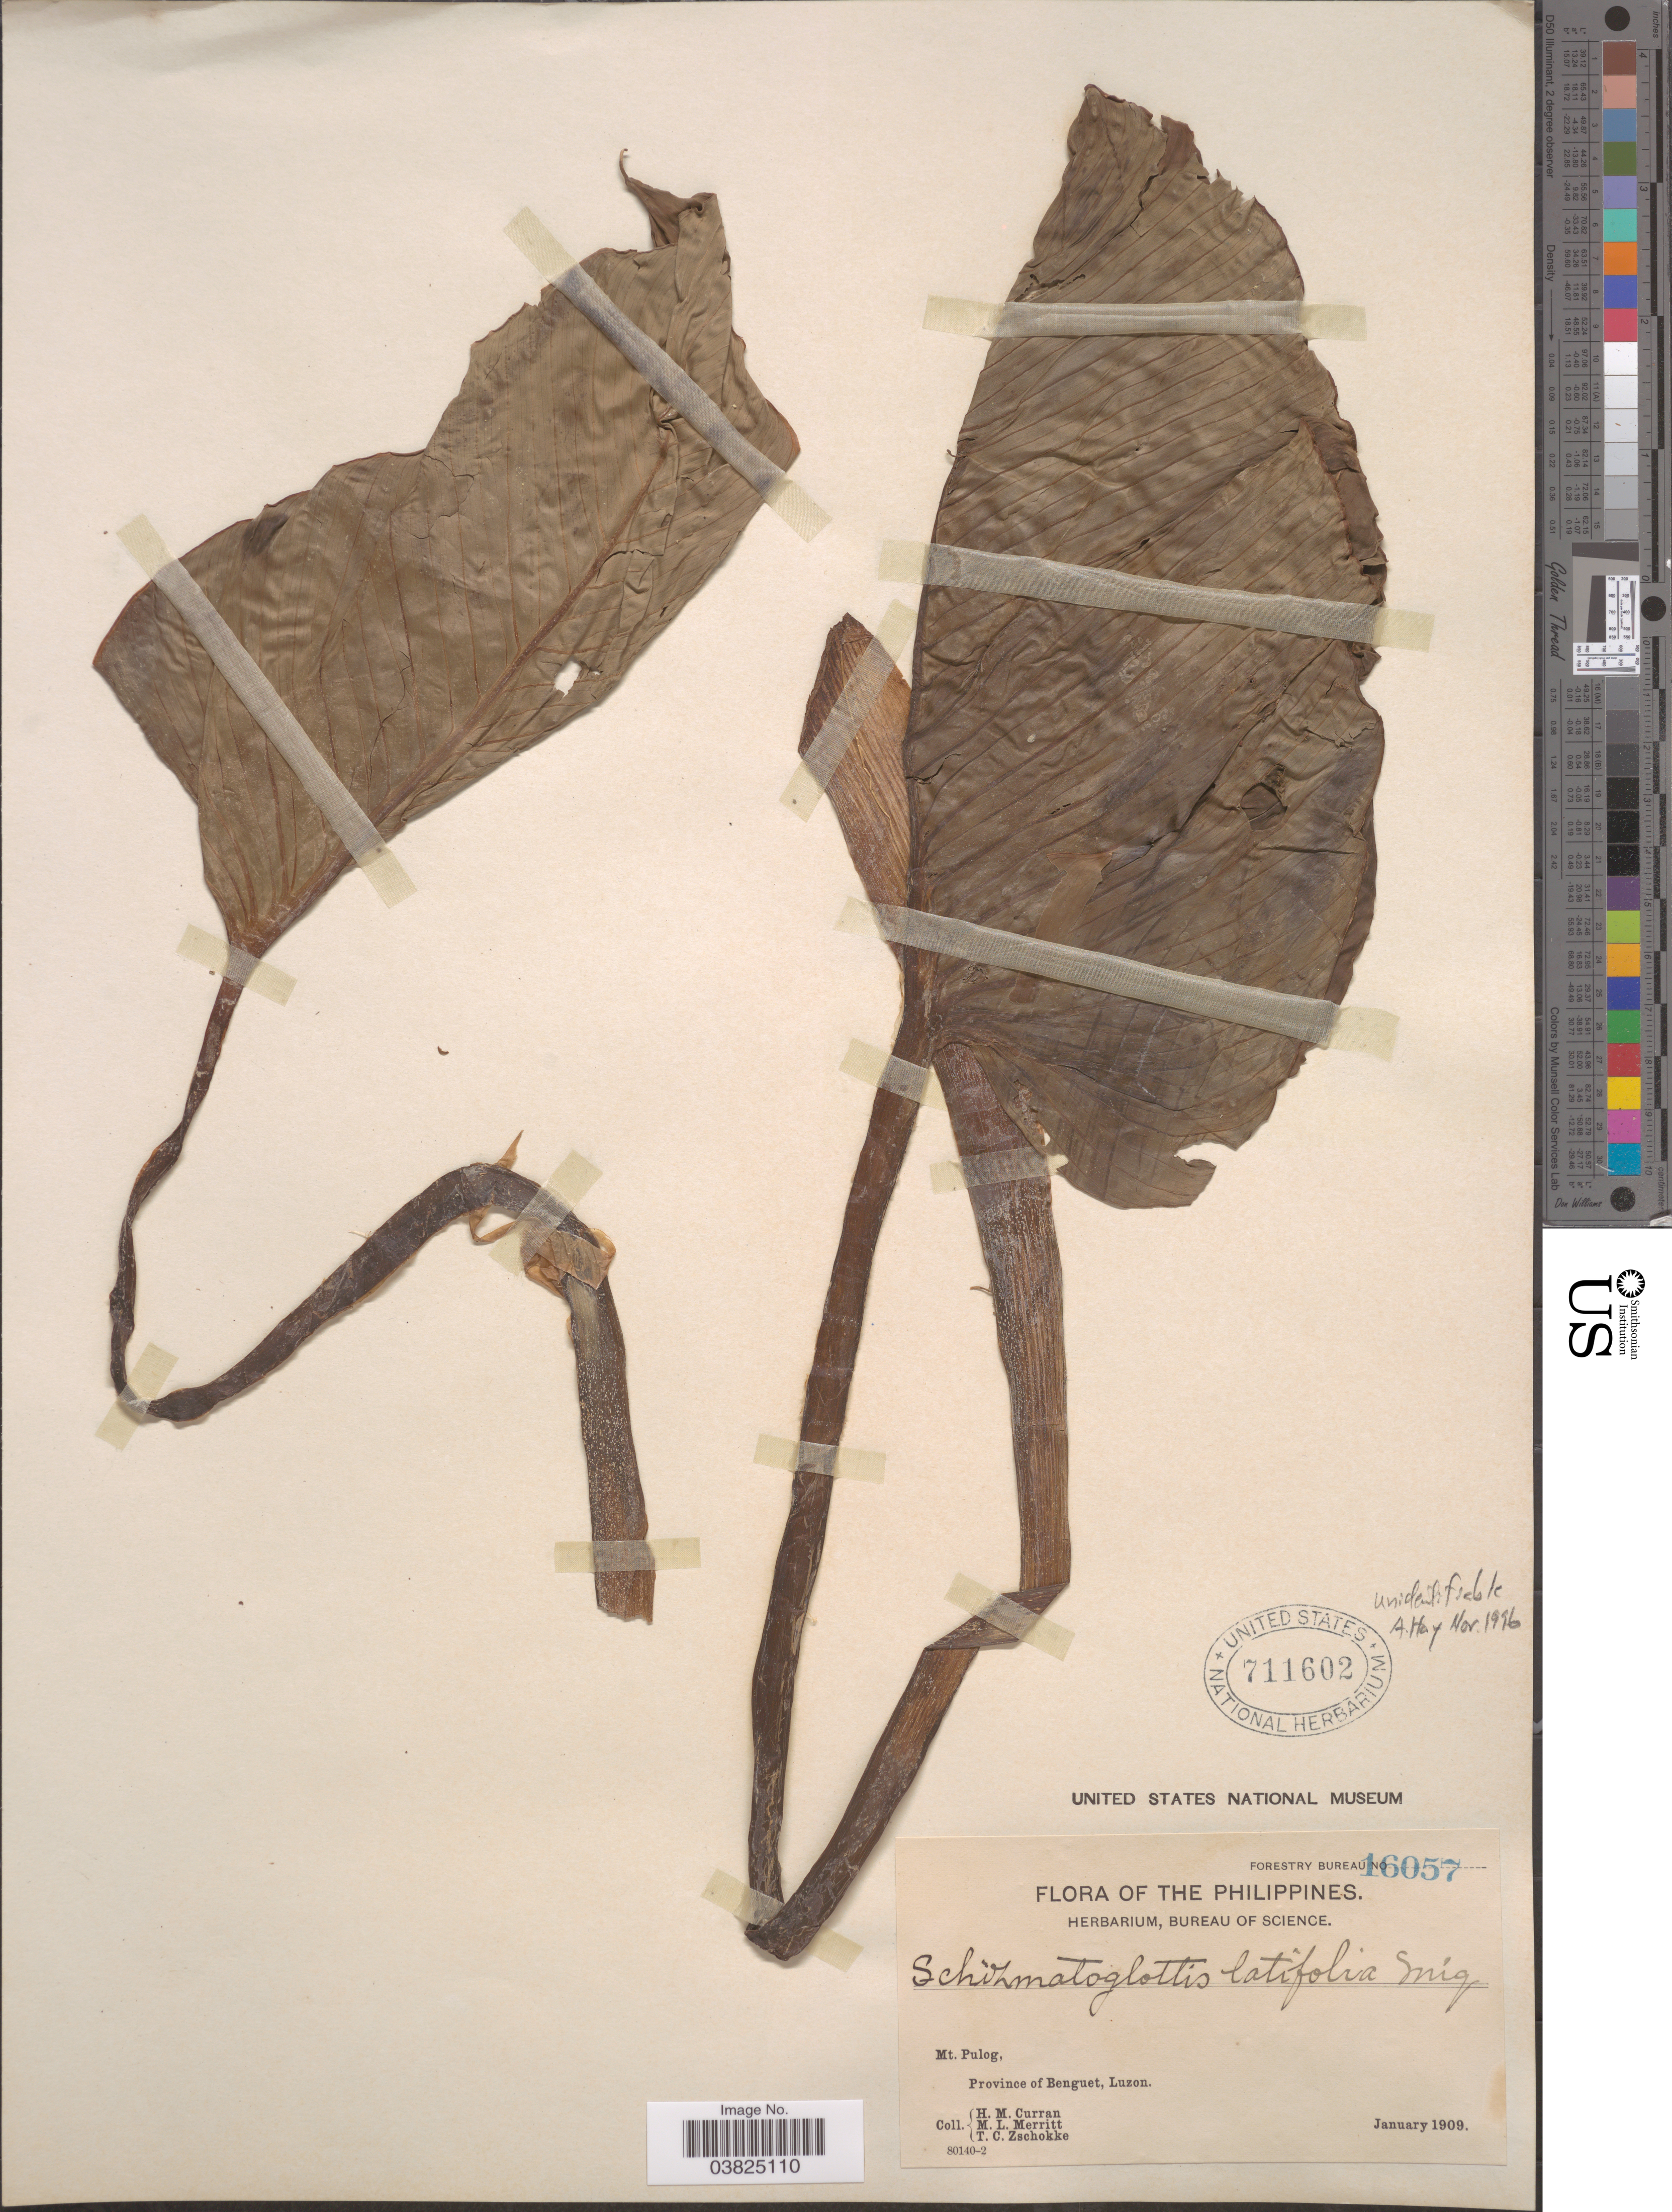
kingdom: Plantae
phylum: Tracheophyta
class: Liliopsida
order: Alismatales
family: Araceae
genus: Schismatoglottis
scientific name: Schismatoglottis sp.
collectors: H. M. Curran, M. L. Merritt & T. C. Zschokke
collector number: Forestry Bureau 16057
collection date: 1909-01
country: Philippines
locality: Mt. Pulog, Province of Benguet, Luzon.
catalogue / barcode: US 711602